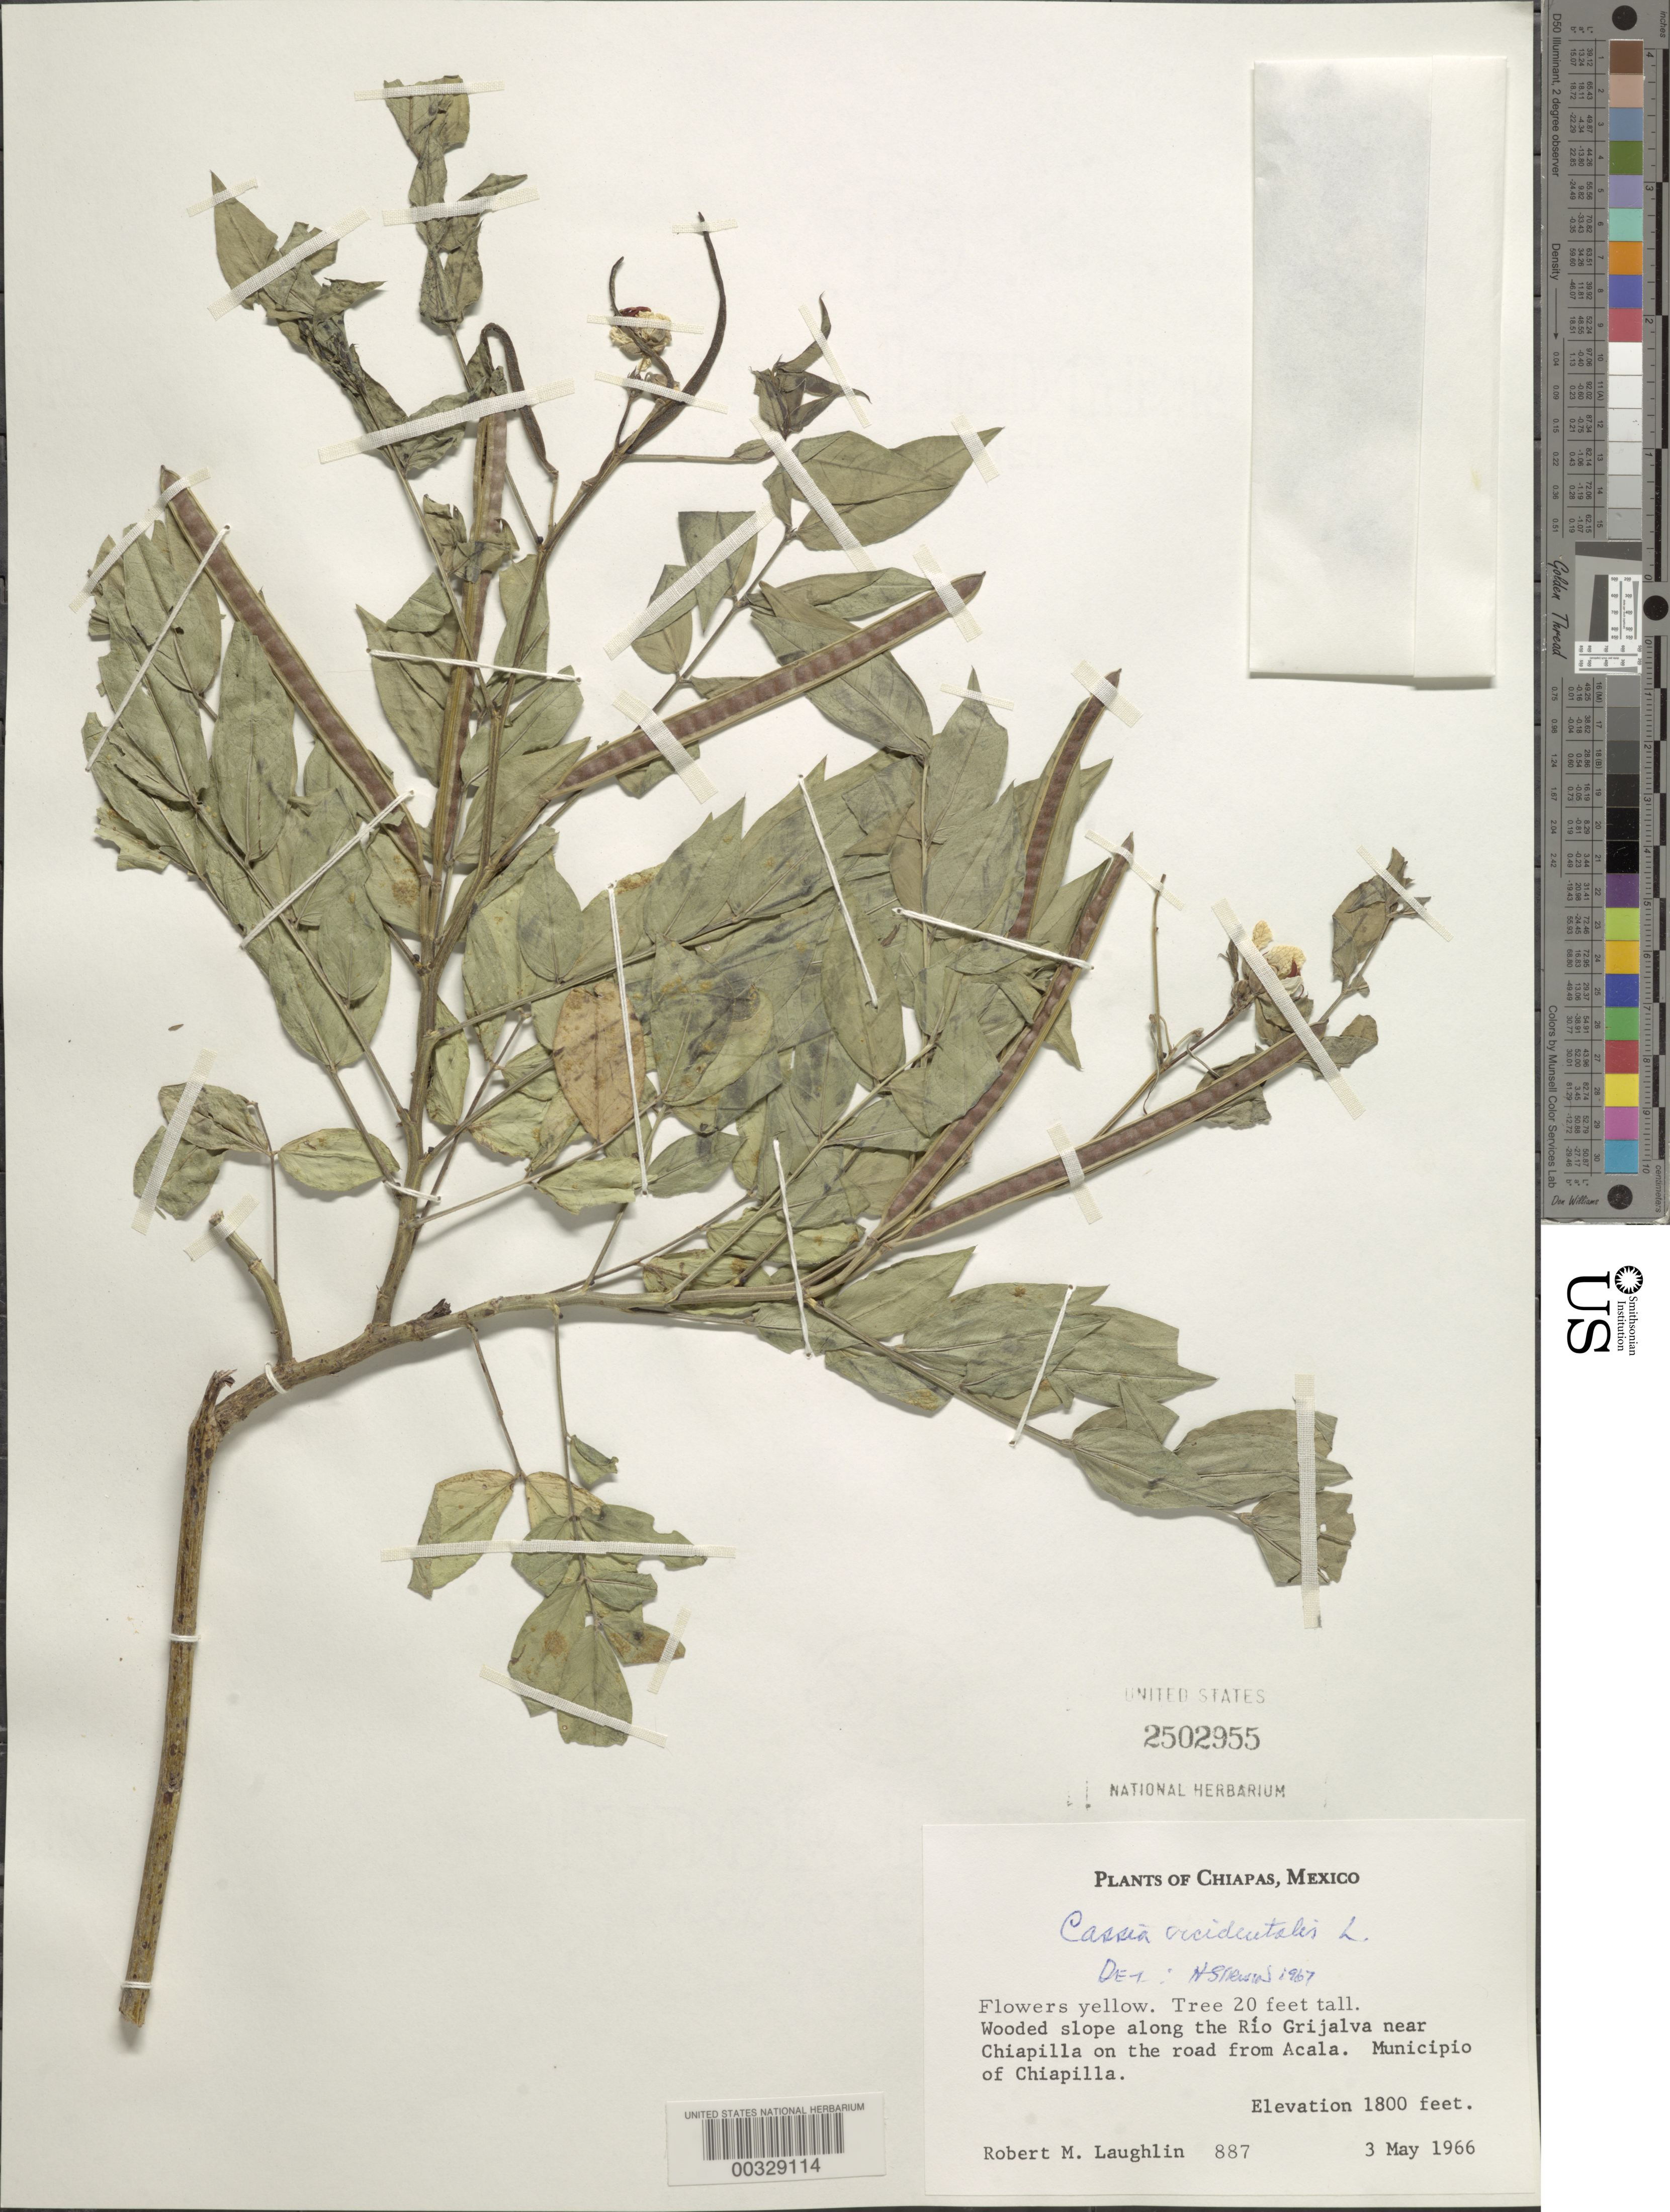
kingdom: Plantae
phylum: Tracheophyta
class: Magnoliopsida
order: Fabales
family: Fabaceae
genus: Senna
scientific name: Senna occidentalis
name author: (L.) Link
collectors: R. M. Laughlin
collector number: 887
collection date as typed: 03 May 1966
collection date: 1966-05-03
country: Mexico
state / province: Chiapas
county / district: Chiapilla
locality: Along the Rio Grijalva near Chiapilla on the road from Acala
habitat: Wooded slope along river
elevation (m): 549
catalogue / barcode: US 2502955